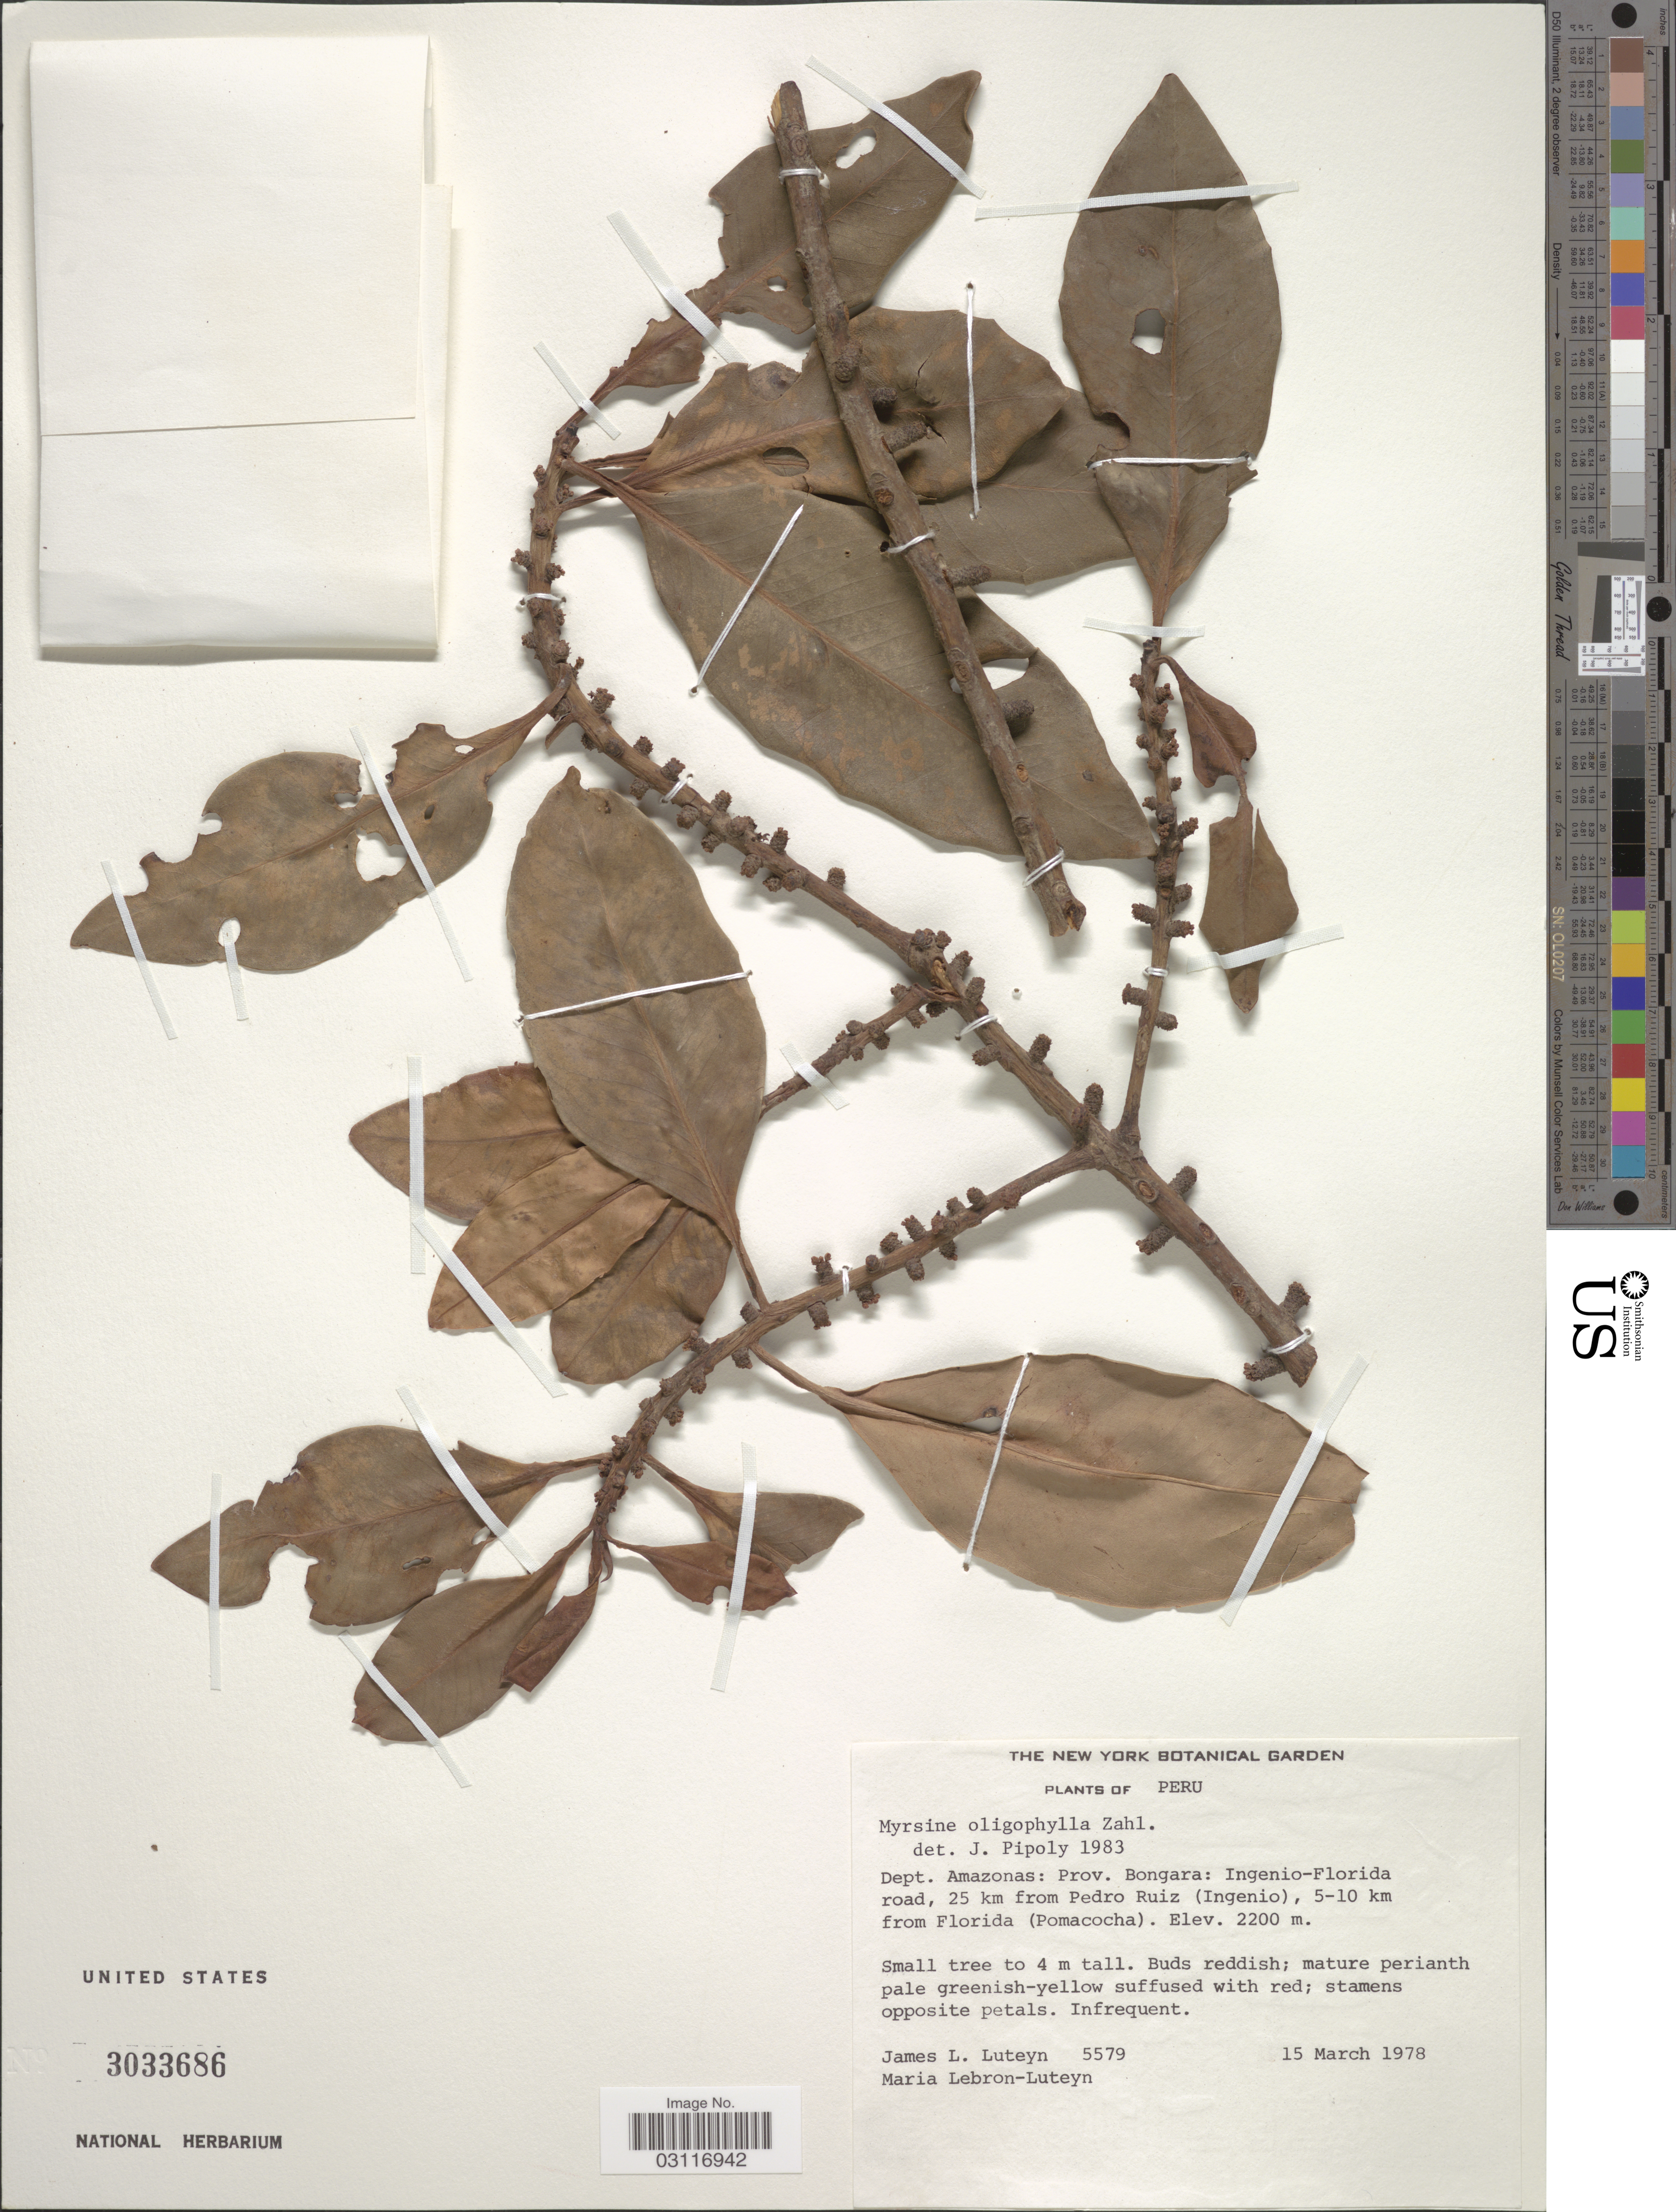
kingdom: Plantae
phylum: Tracheophyta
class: Magnoliopsida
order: Ericales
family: Primulaceae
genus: Myrsine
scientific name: Myrsine oligophylla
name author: Zahlbr.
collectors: J. Luteyn & M. L. Lebrón-Luteyn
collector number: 5579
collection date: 1978-03-15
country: Peru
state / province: Amazonas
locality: Dept. Amazonas: Prov. Bongara: Ingenio-Florida road, 25 km from Pedro Ruiz (Ingenio), 5-10 km from Florida (Pomacocha).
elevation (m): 2200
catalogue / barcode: US 3033686